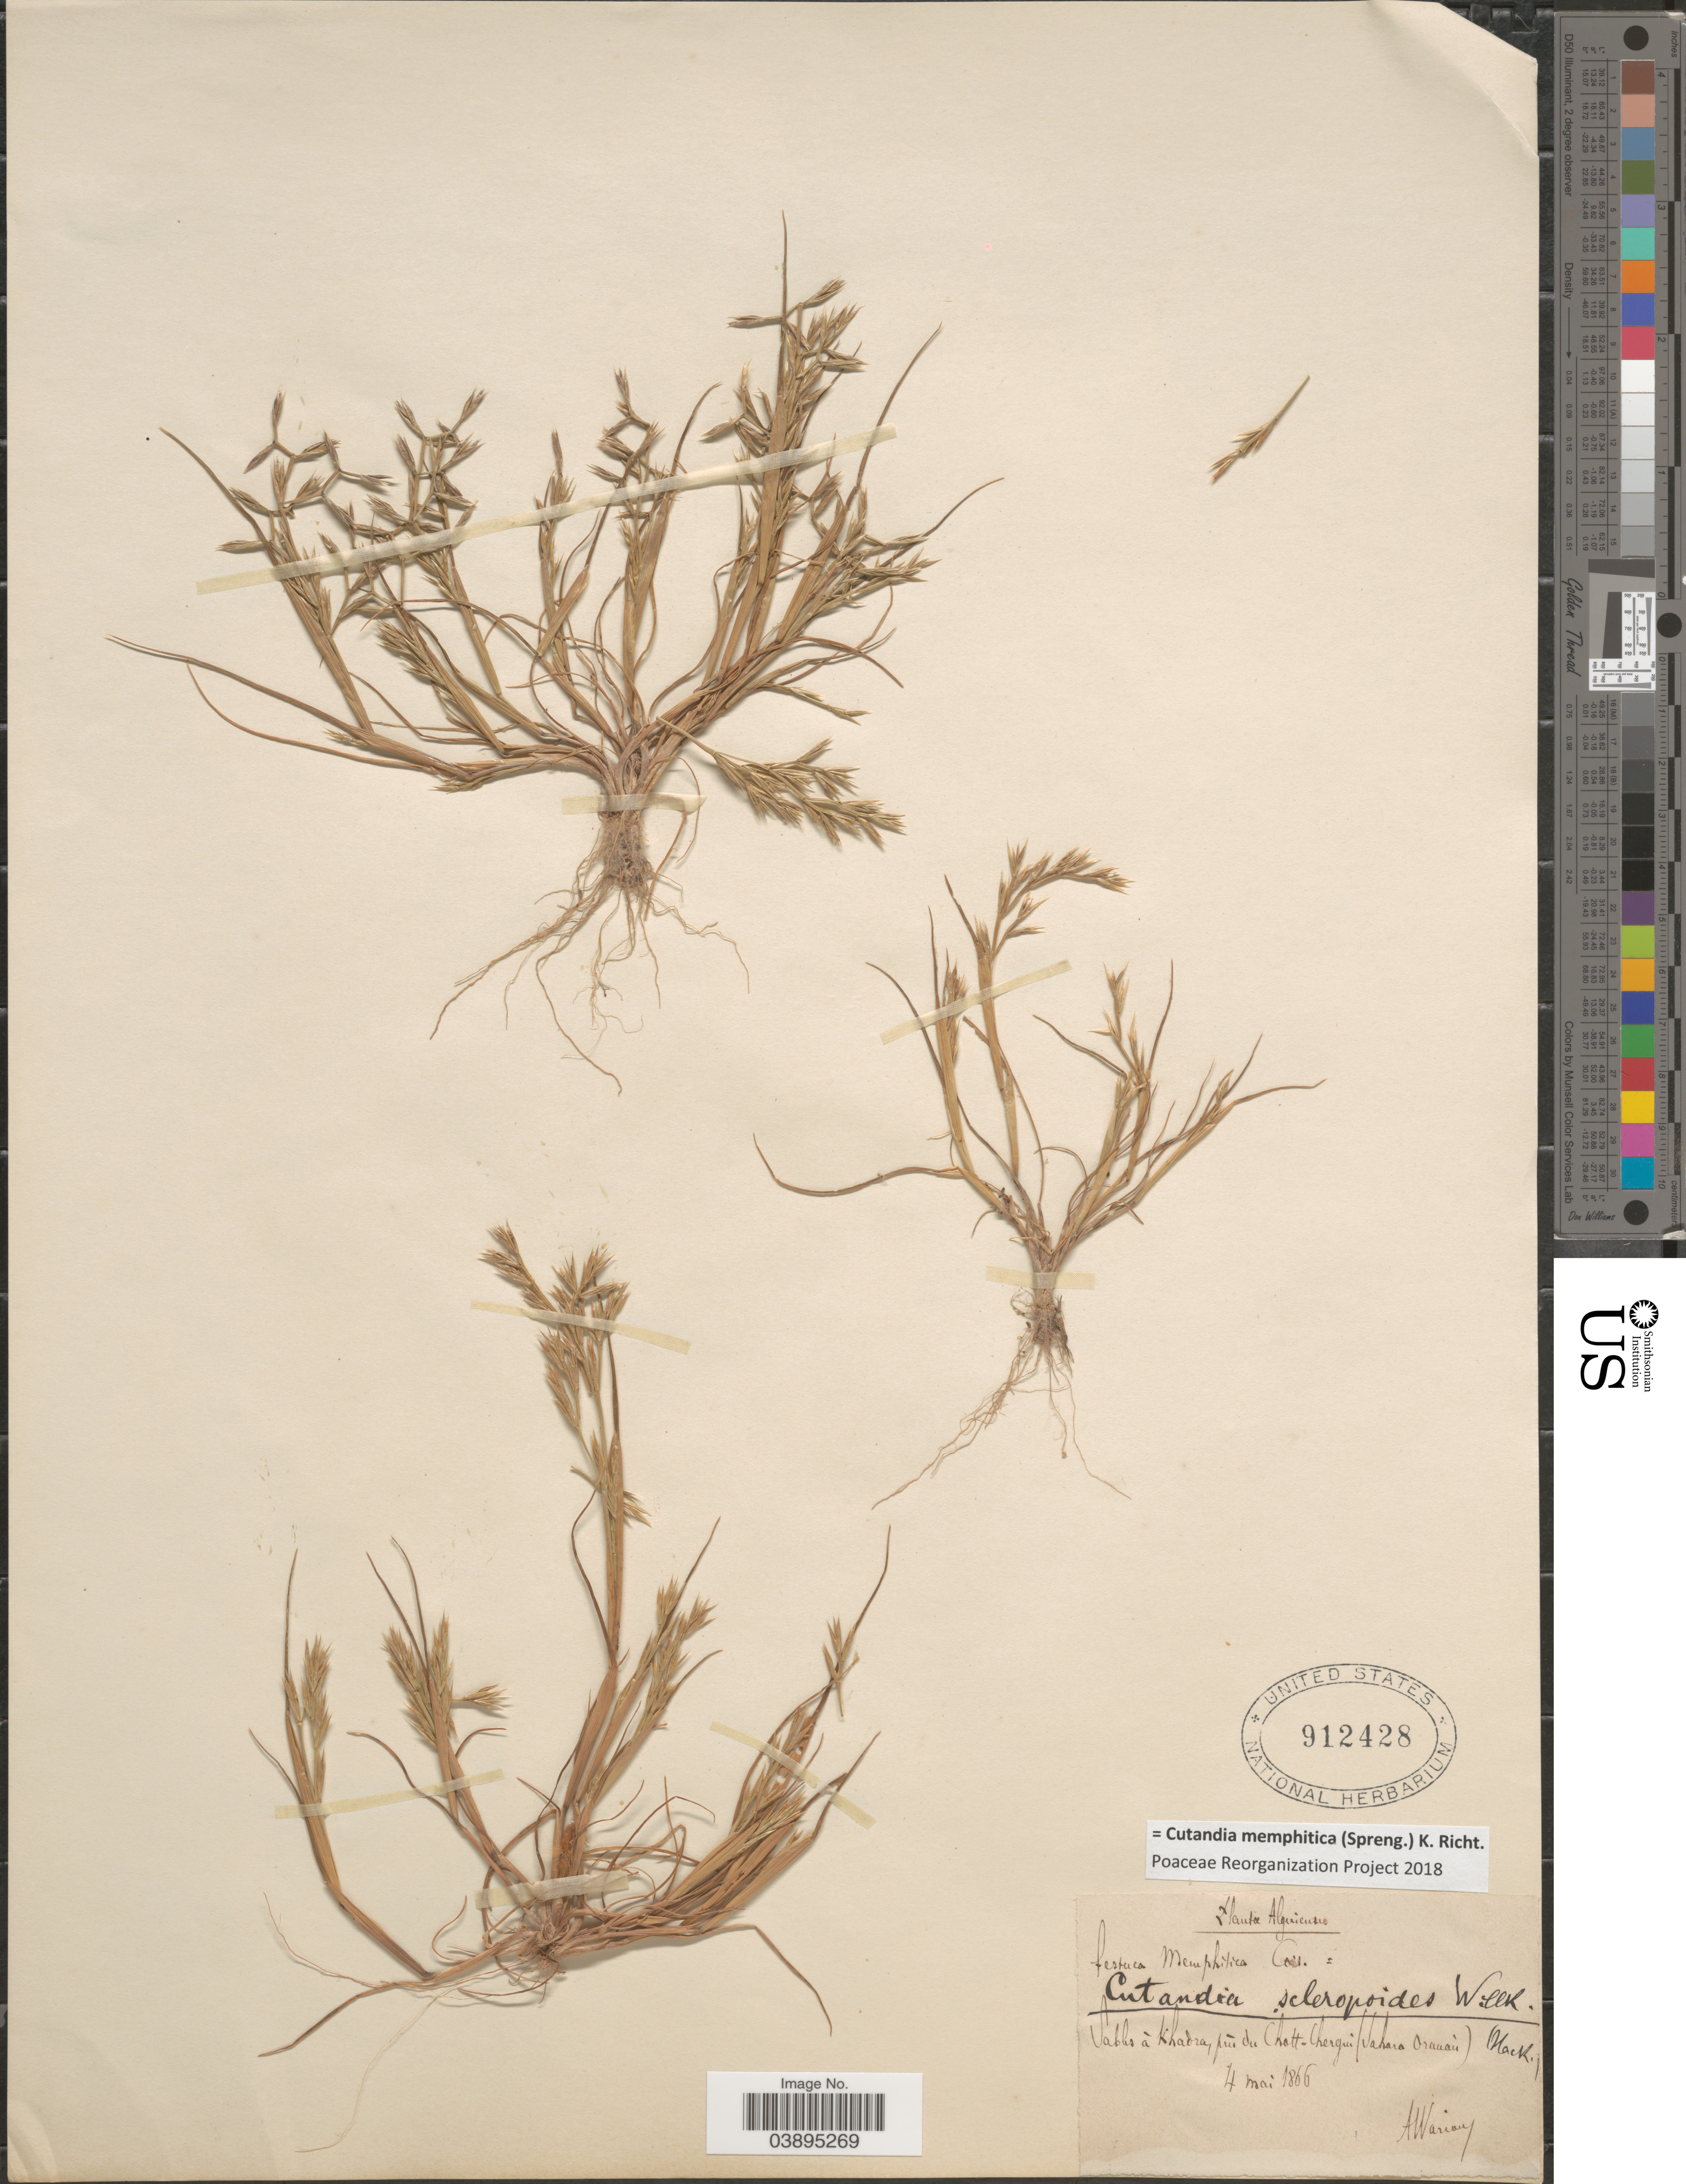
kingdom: Plantae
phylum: Tracheophyta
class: Liliopsida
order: Poales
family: Poaceae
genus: Cutandia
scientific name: Cutandia memphitica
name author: (Spreng.) K. Richt.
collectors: A. Warion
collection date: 1866-05-04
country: Algeria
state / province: Oran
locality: Sables à Khadra, près du Chott-Chergui (Sahara Oranan).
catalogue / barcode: US 912428